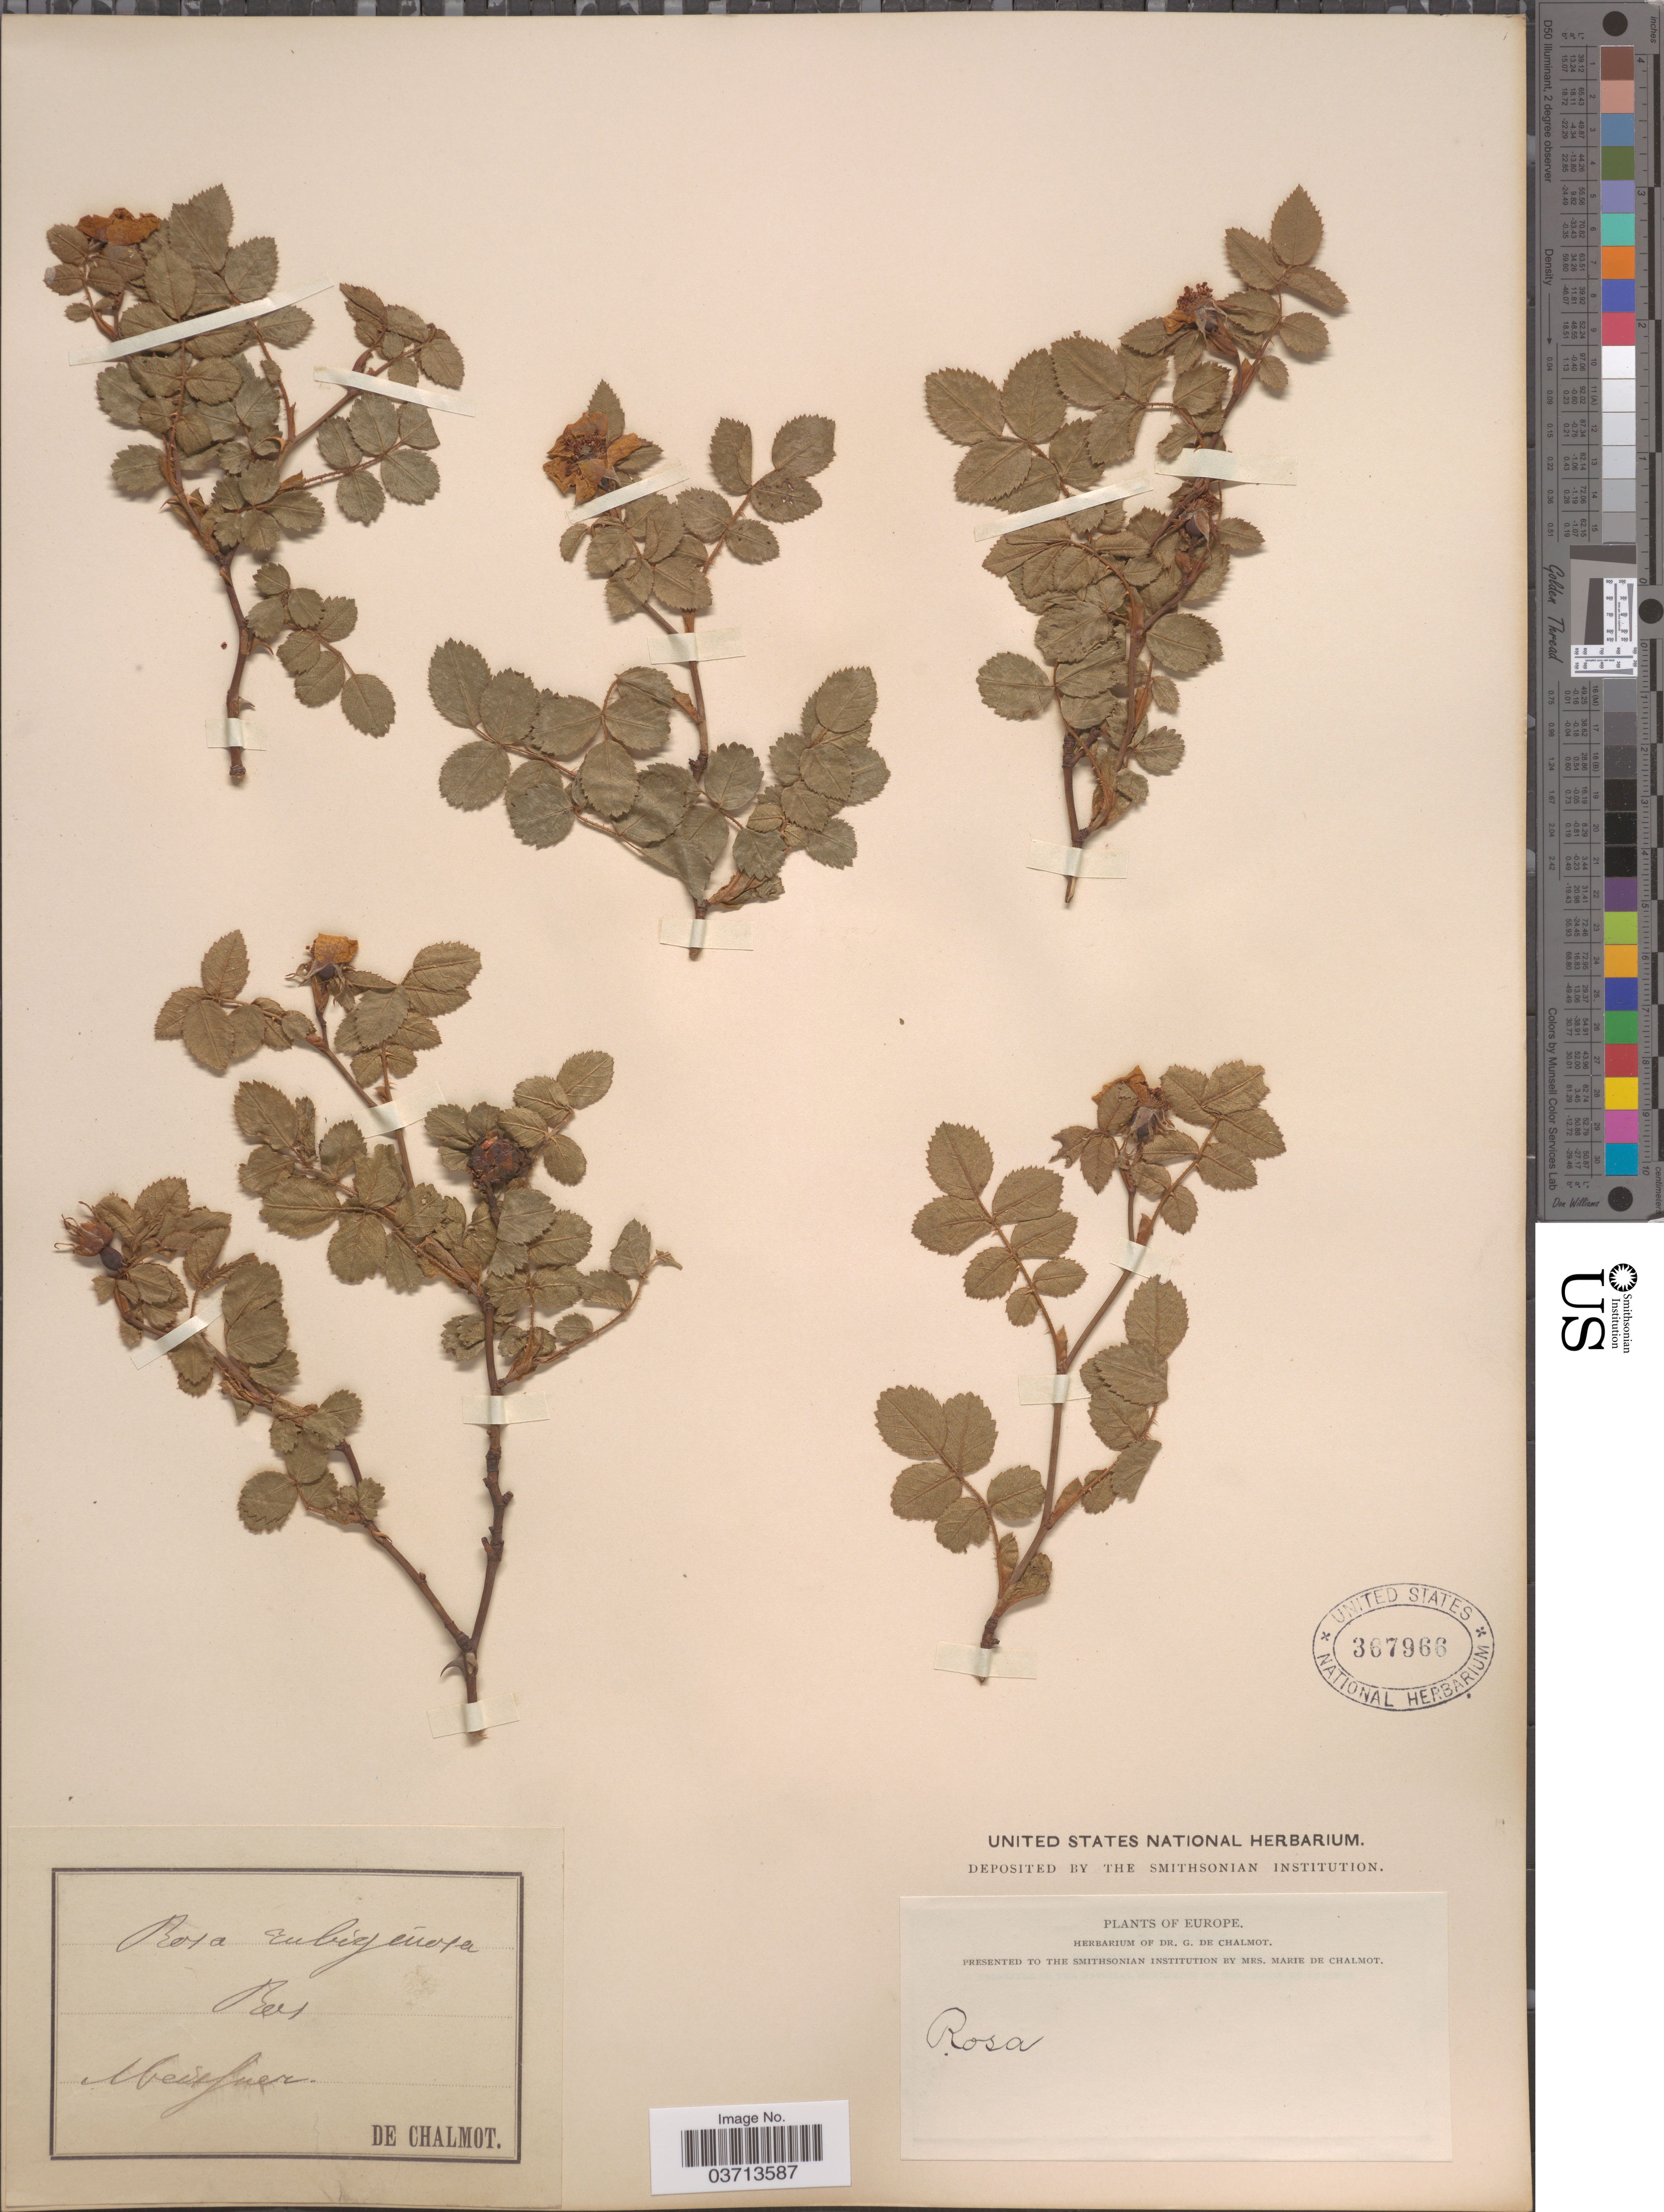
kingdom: Plantae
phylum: Tracheophyta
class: Magnoliopsida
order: Rosales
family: Rosaceae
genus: Rosa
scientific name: Rosa rubiginosa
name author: L.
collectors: G. de Chalmot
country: Germany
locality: Meissner. Europe.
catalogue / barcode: US 367966